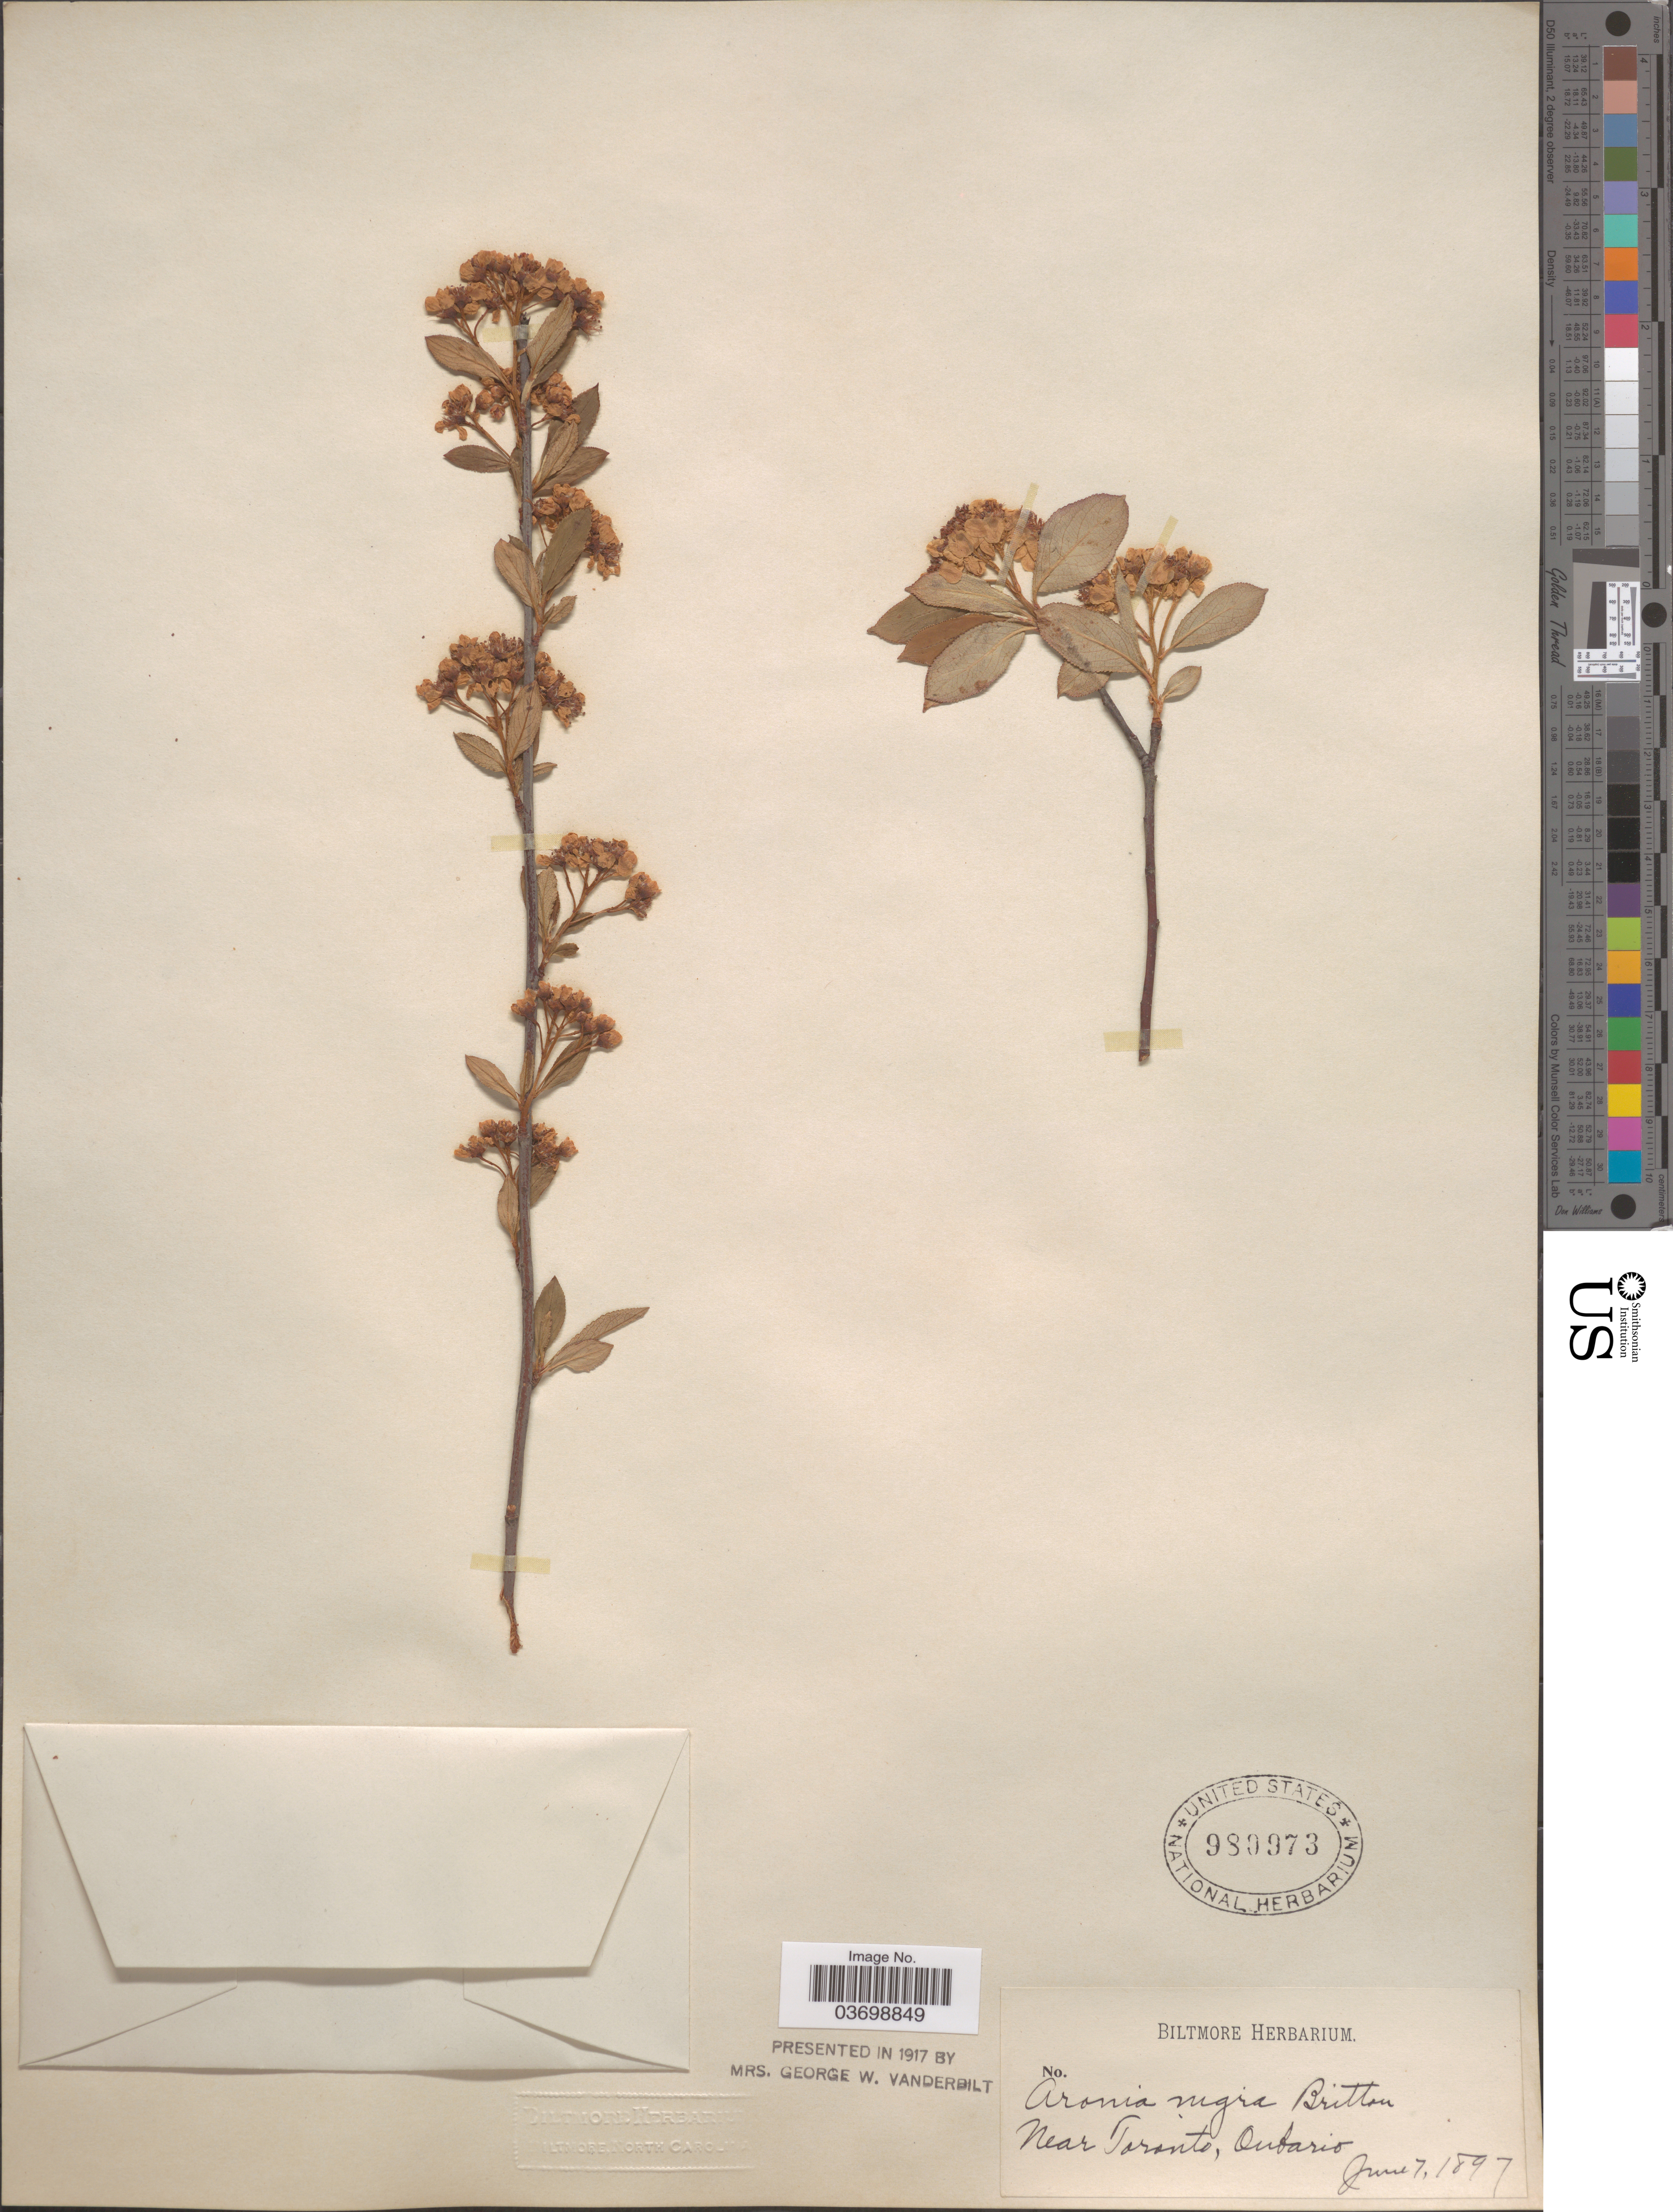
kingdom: Plantae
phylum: Tracheophyta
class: Magnoliopsida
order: Rosales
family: Rosaceae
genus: Aronia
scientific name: Aronia melanocarpa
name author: (Michx.) Elliott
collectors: ex herb. Biltmore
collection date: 1897-06-07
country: Canada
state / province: Ontario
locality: Near Toronto.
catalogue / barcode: US 980973